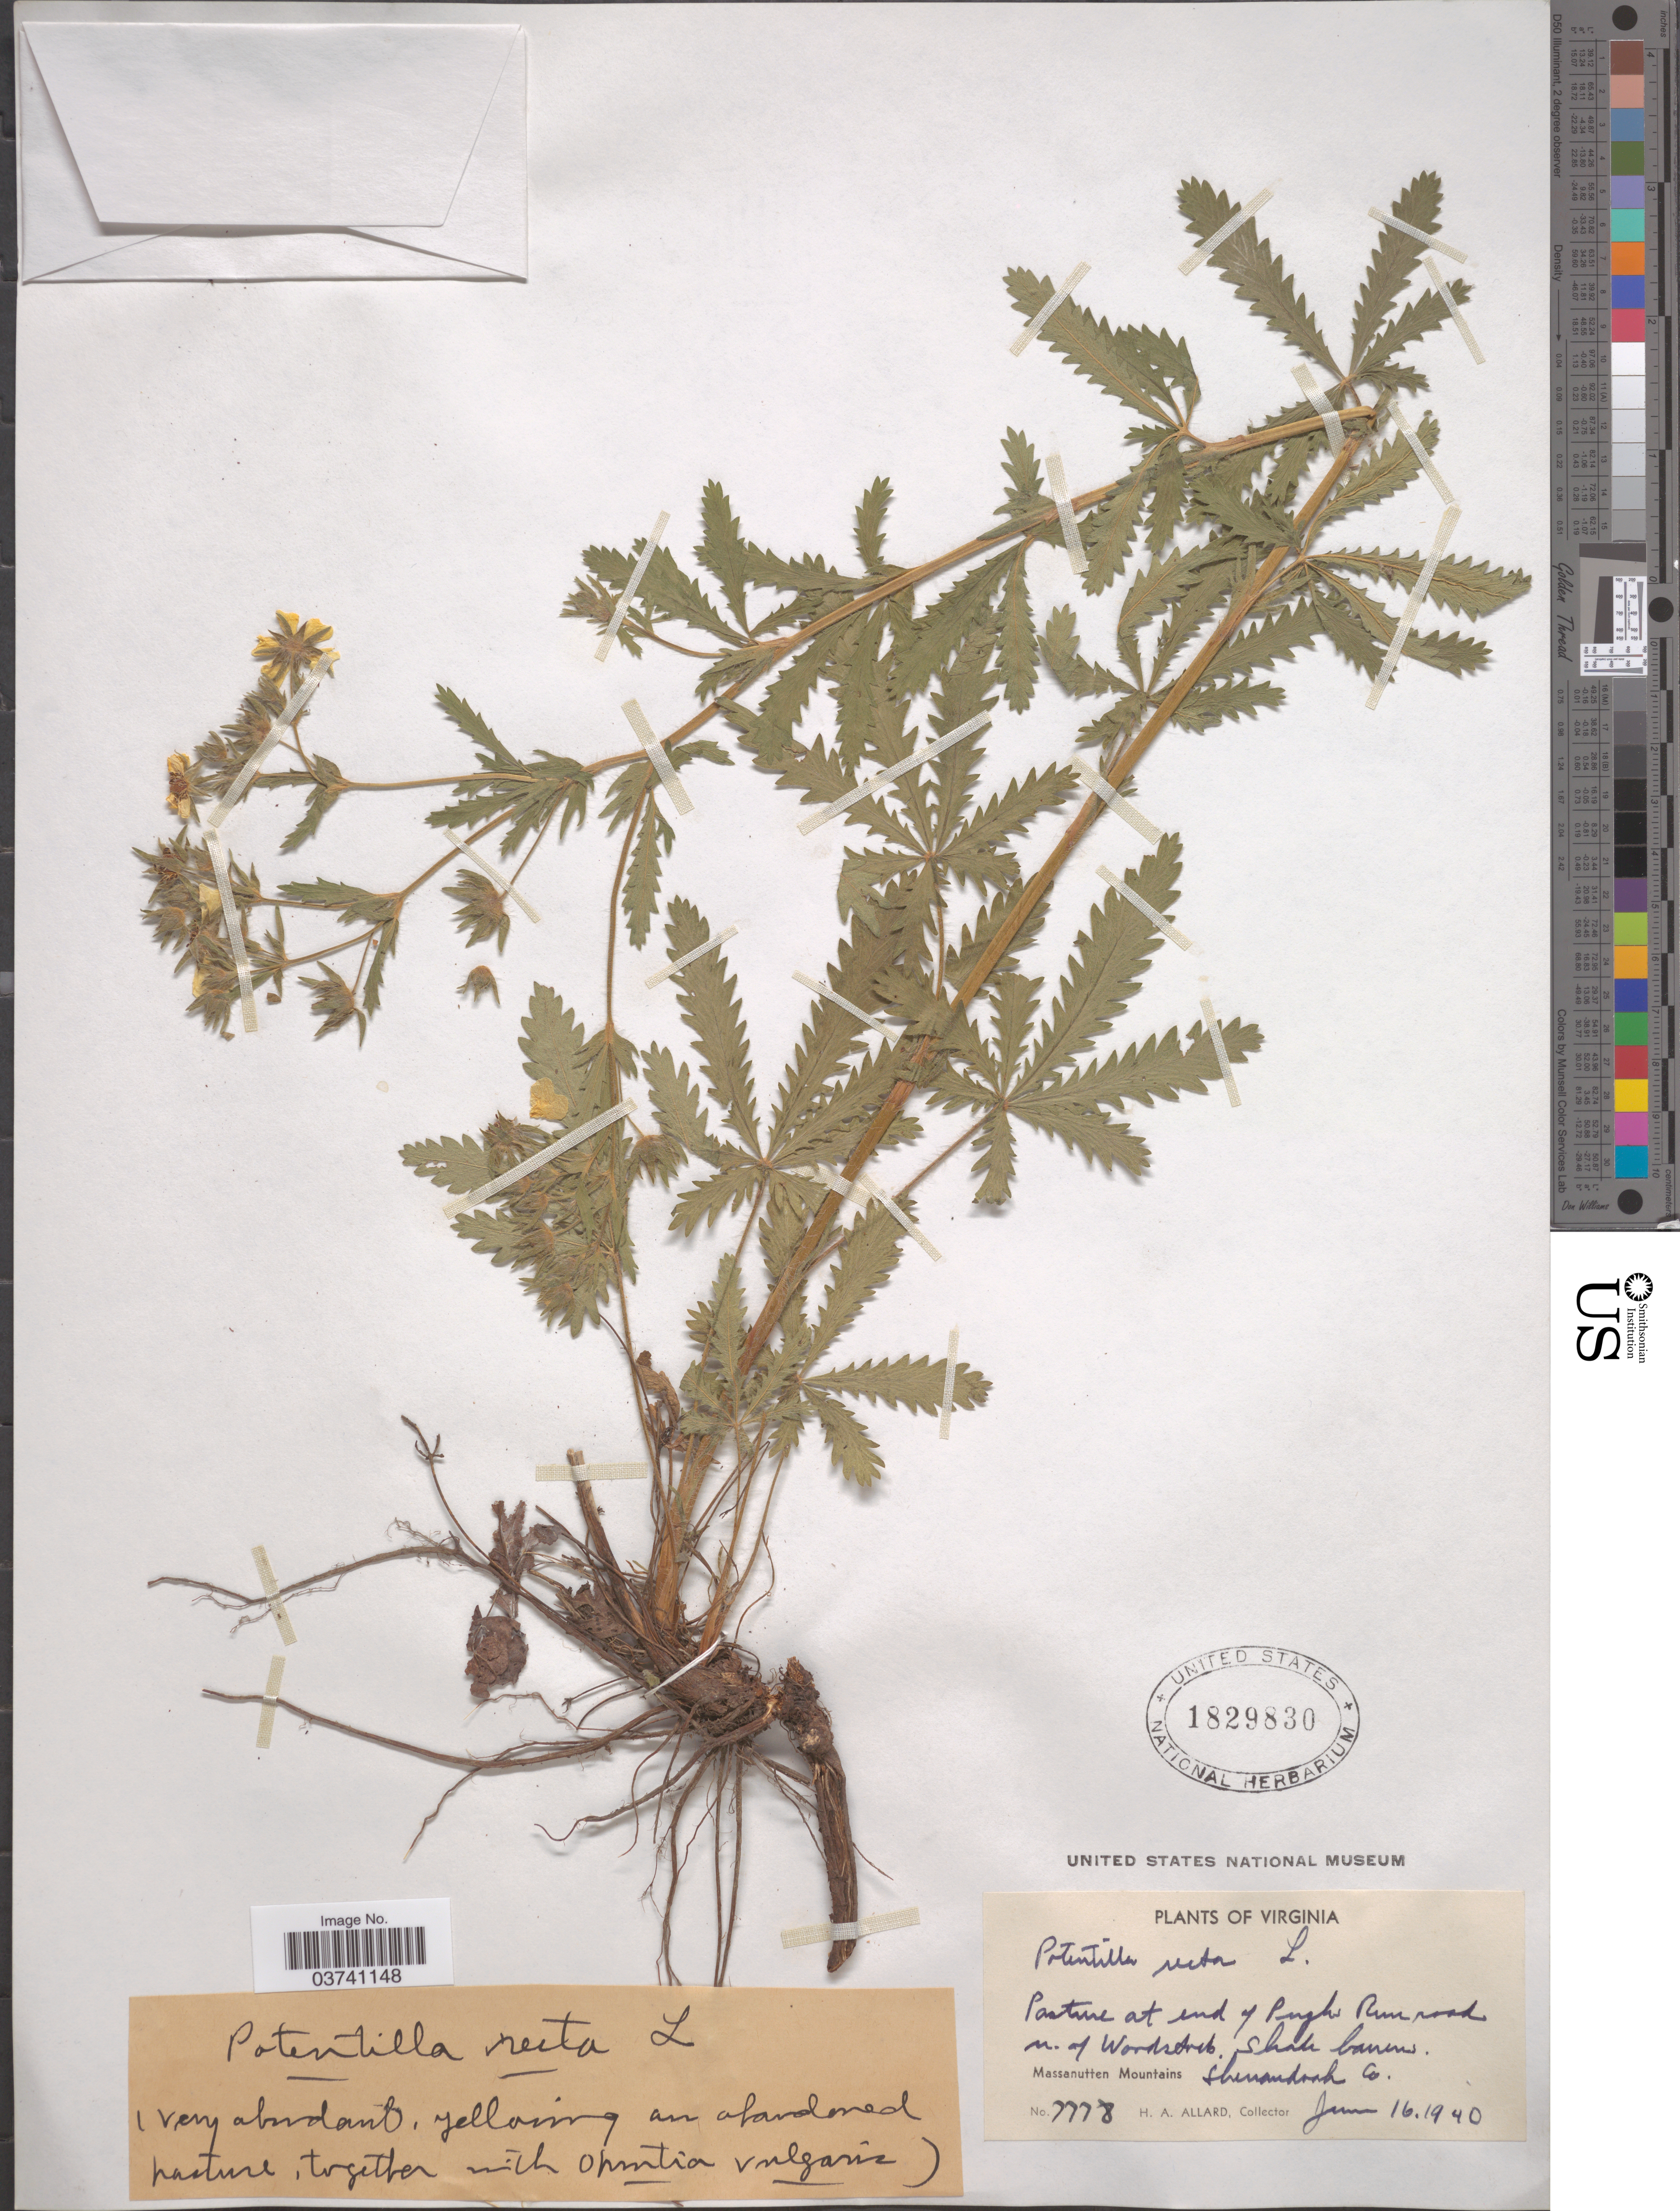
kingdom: Plantae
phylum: Tracheophyta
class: Magnoliopsida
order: Rosales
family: Rosaceae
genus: Potentilla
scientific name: Potentilla recta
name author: L.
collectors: H. A. Allard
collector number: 7778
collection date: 1940-06-16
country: United States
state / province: Virginia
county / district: Shenandoah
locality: Pasture at end of Singhs Run road N. of Woodstock. Shade barrens. Massanutten Mountains Shenandoah Co.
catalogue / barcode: US 1829830